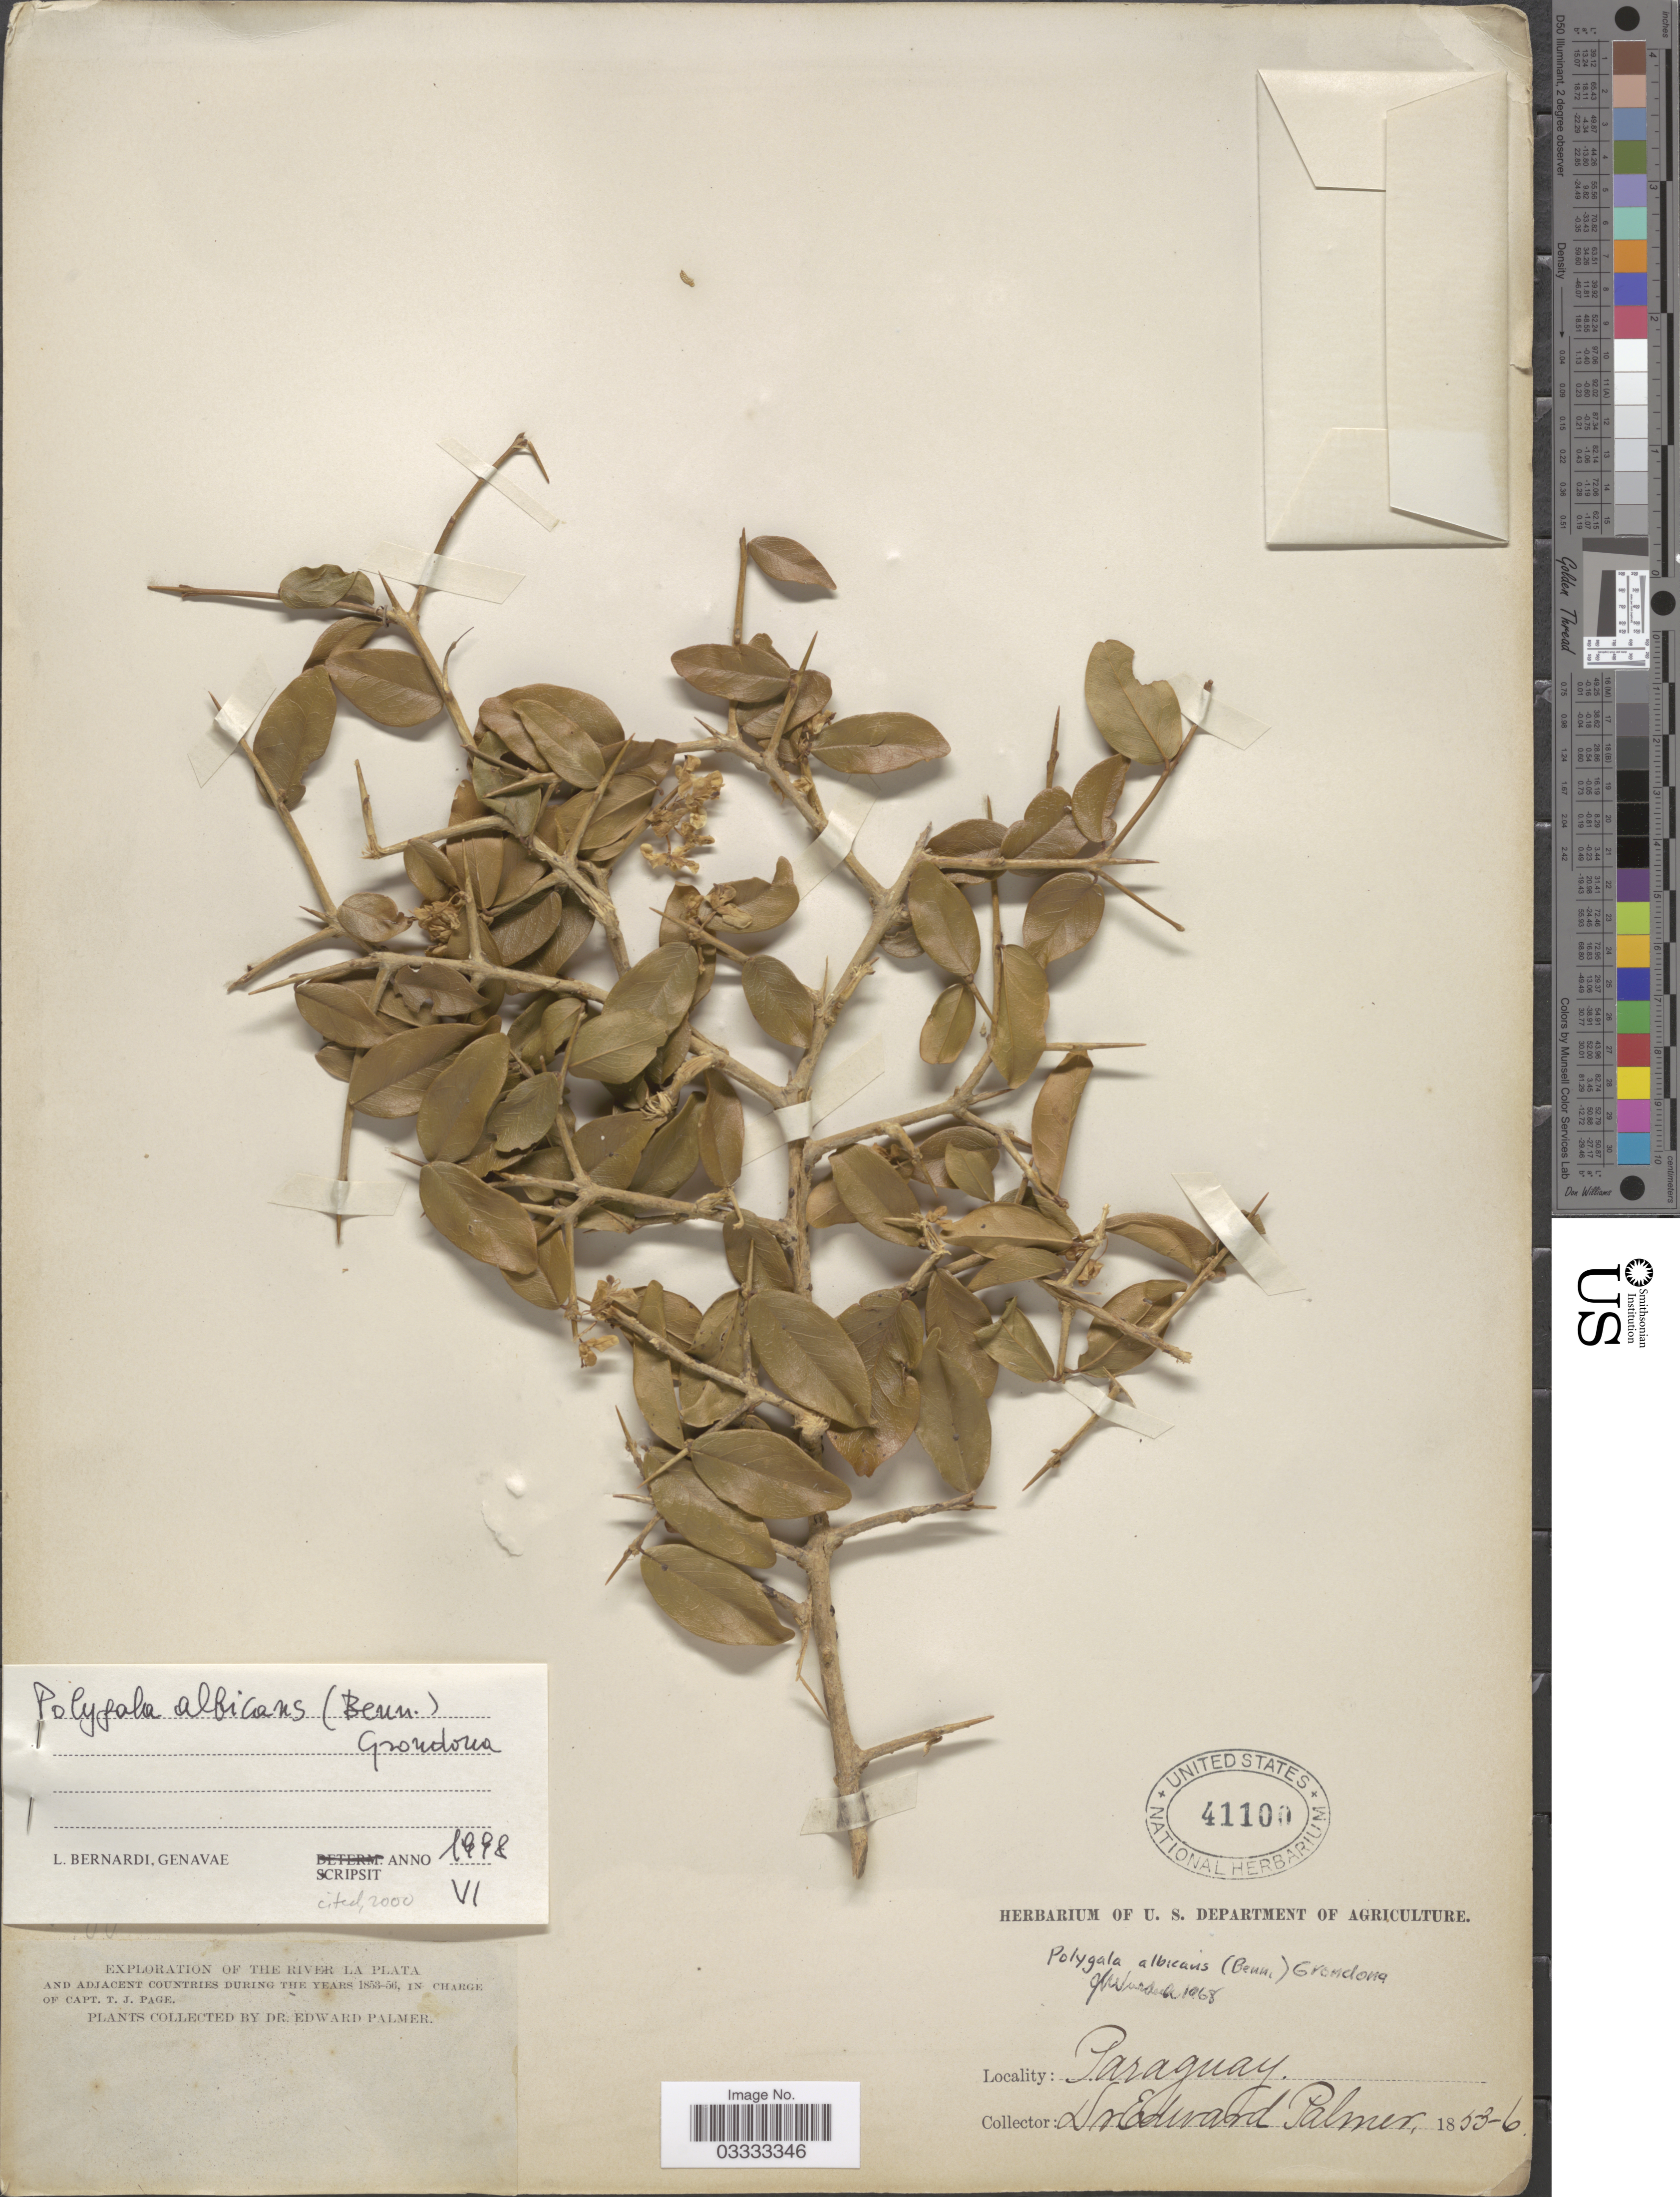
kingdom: Plantae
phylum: Tracheophyta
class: Magnoliopsida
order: Fabales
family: Polygalaceae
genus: Acanthocladus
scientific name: Acanthocladus dichromus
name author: (Steud.) J.F.B. Pastore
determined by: Strong, Mark T., (BOT), Smithsonian Institution - National Museum of Natural History (UNITED STATES)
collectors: E. Palmer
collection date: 1853/1856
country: Paraguay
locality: The River La Plata and adjacent countries.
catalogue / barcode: US 41100